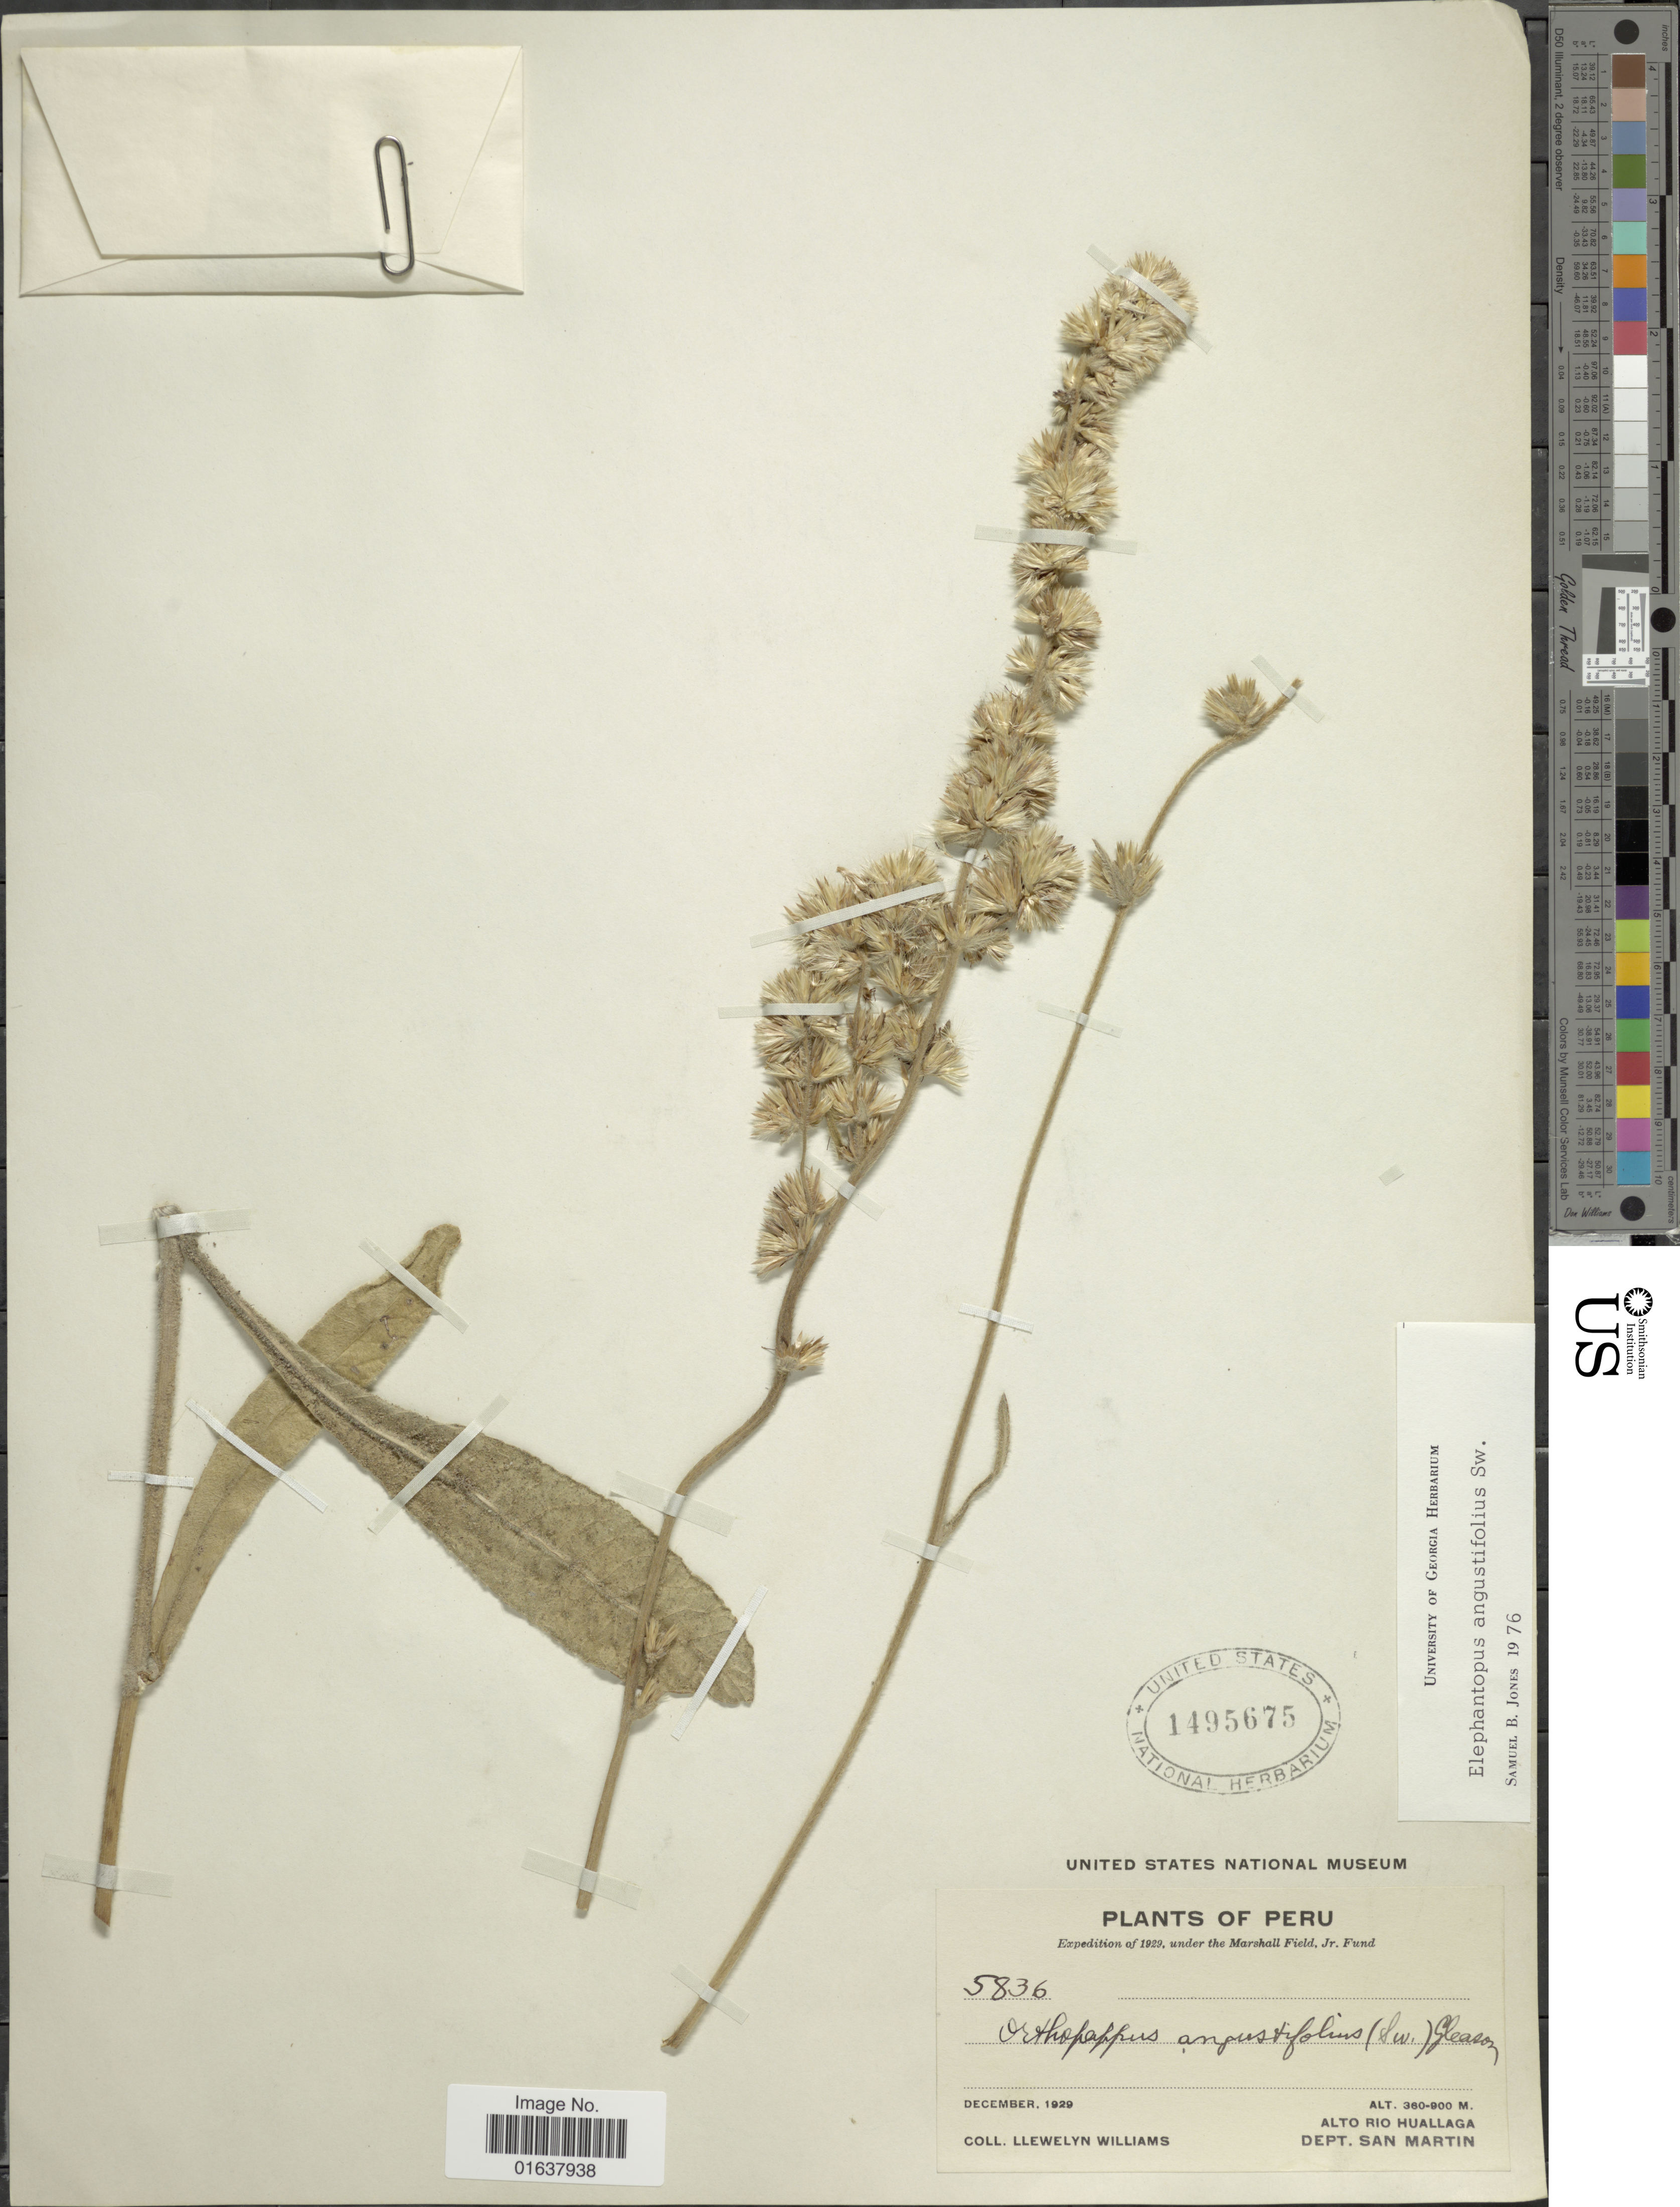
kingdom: Plantae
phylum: Tracheophyta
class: Magnoliopsida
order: Asterales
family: Asteraceae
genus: Orthopappus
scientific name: Orthopappus angustifolius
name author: (Sw.) Gleason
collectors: Ll. Williams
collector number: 5836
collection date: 1929-12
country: Peru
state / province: San Martín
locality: Alto Rio Huallaga. Dept. San Martin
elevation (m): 360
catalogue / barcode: US 1495675